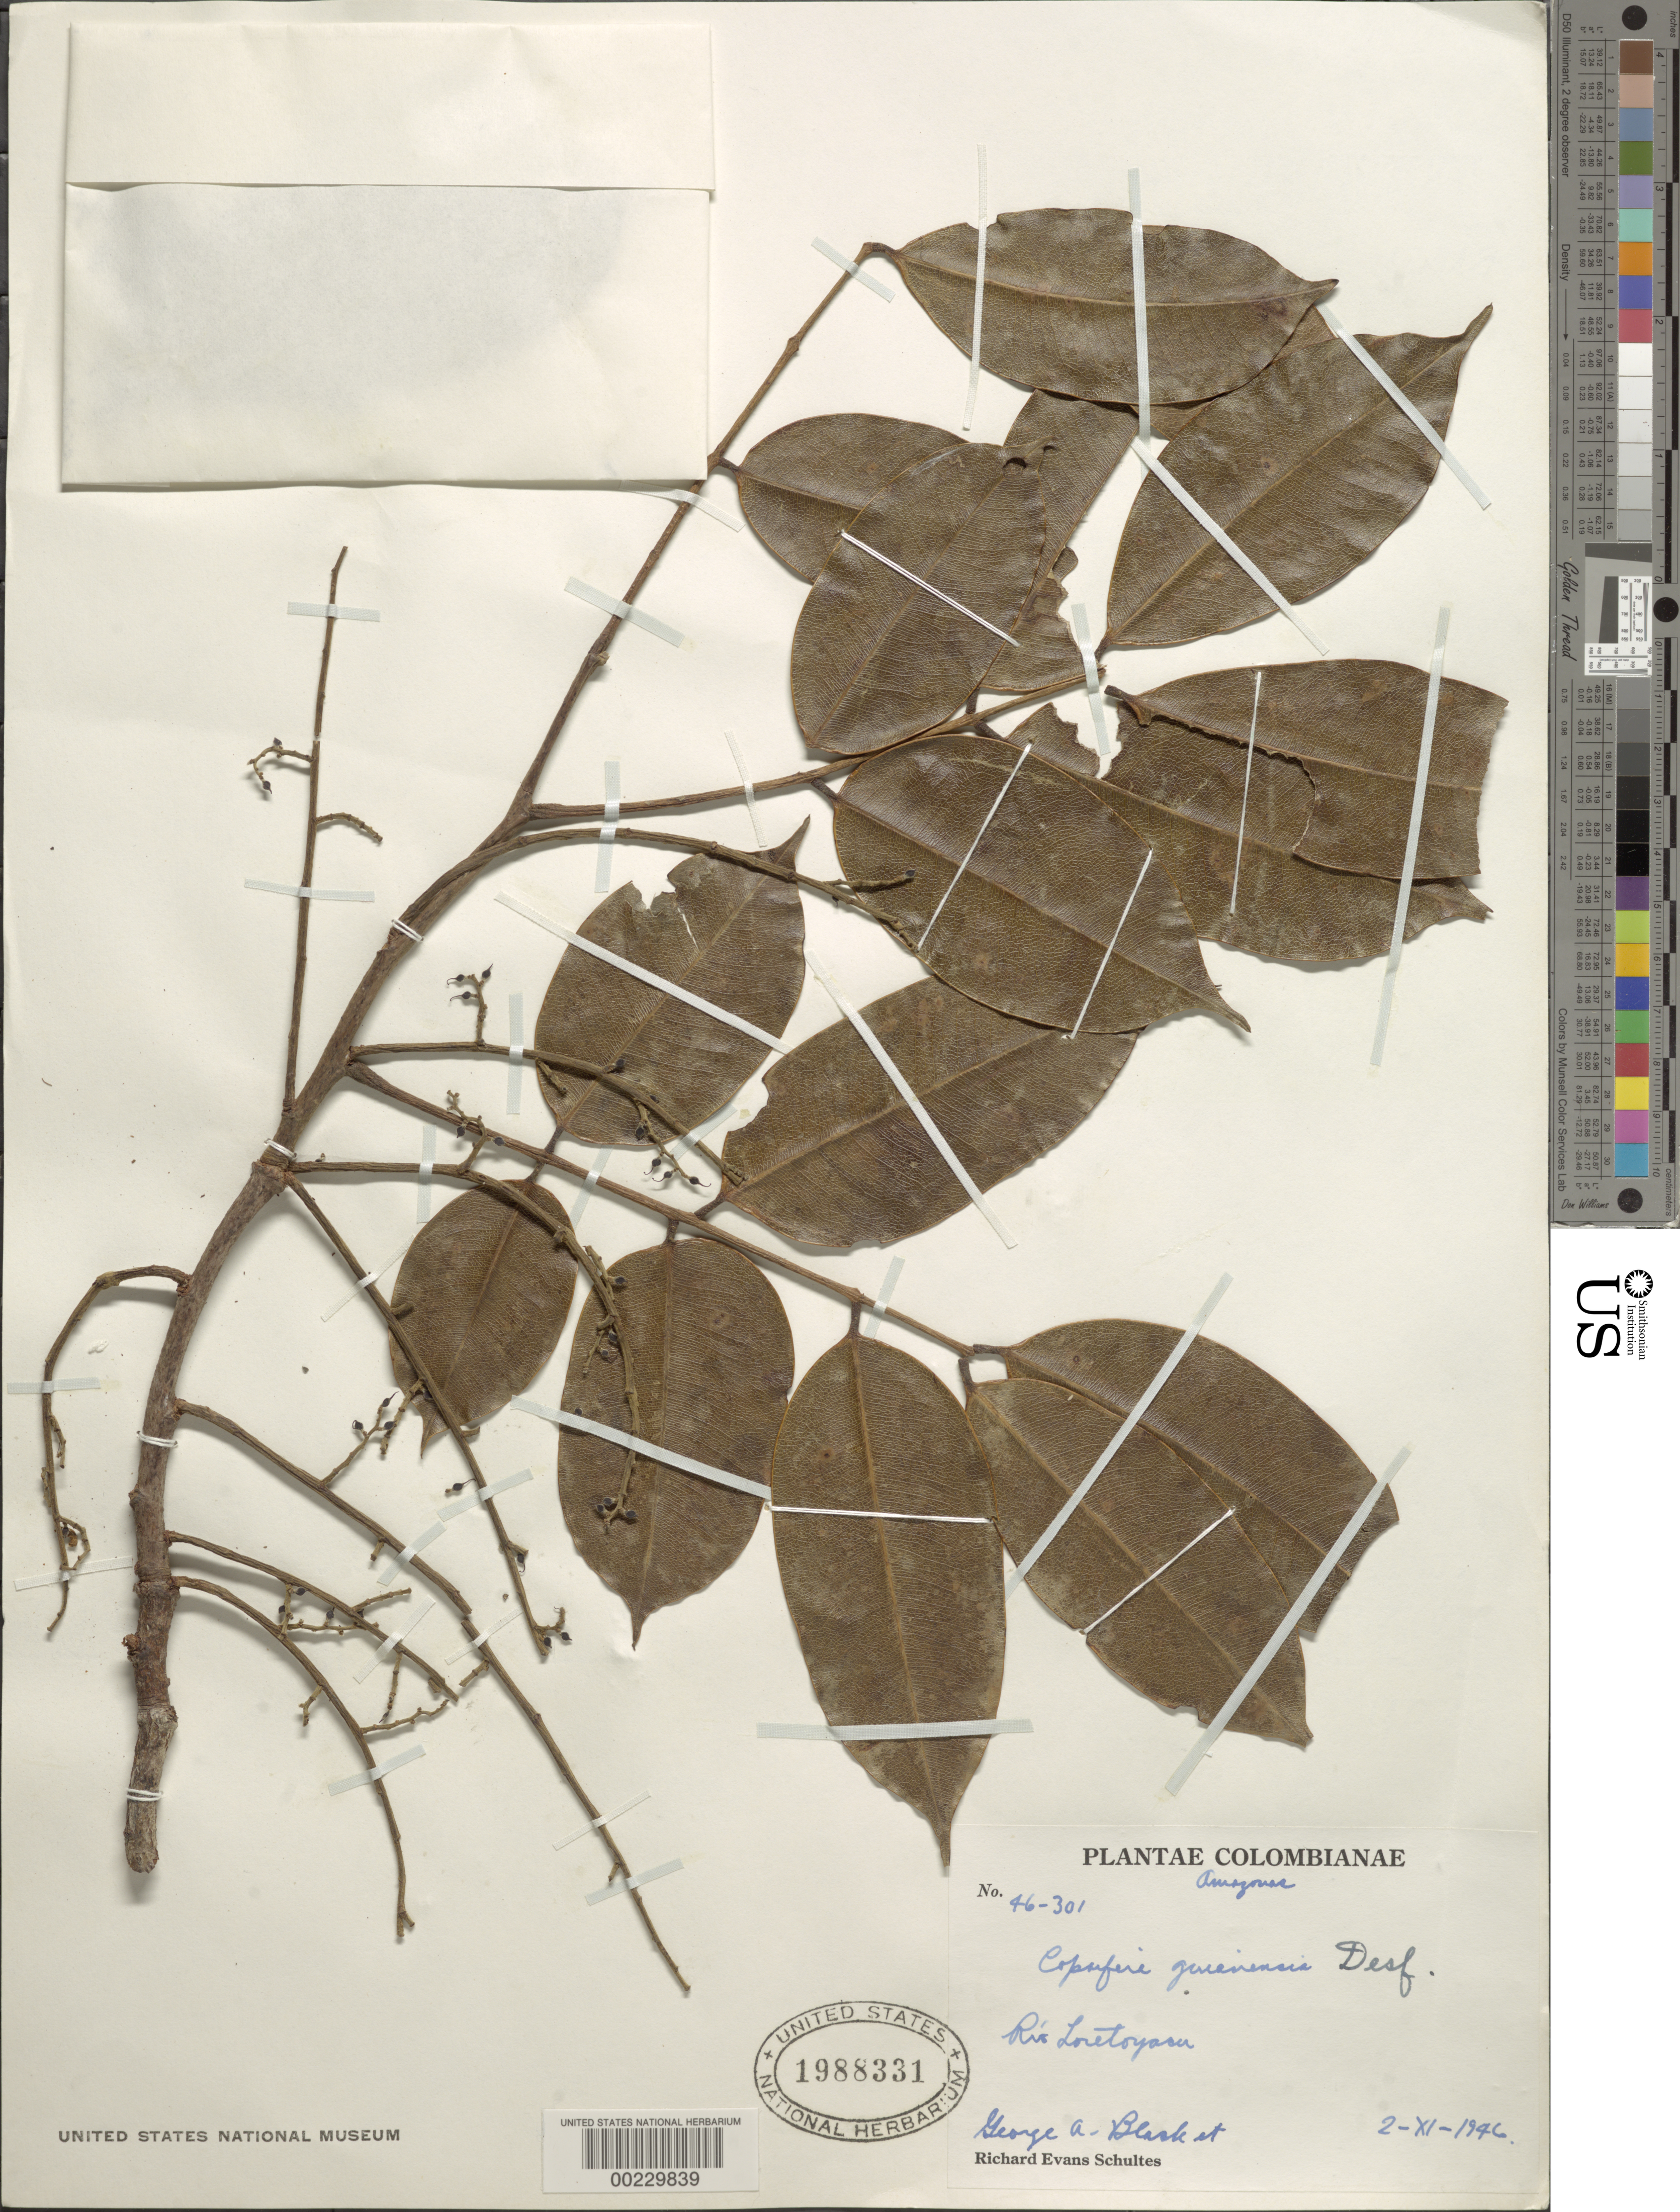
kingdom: Plantae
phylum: Tracheophyta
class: Magnoliopsida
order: Fabales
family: Fabaceae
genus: Copaifera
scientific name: Copaifera guyanensis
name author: Desf.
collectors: G. A. Black & R. E. Schultes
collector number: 46-301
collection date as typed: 02 Nov 1946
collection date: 1946-11-02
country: Colombia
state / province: Amazônas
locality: Rio Loreto-Yacu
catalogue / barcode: US 1988331